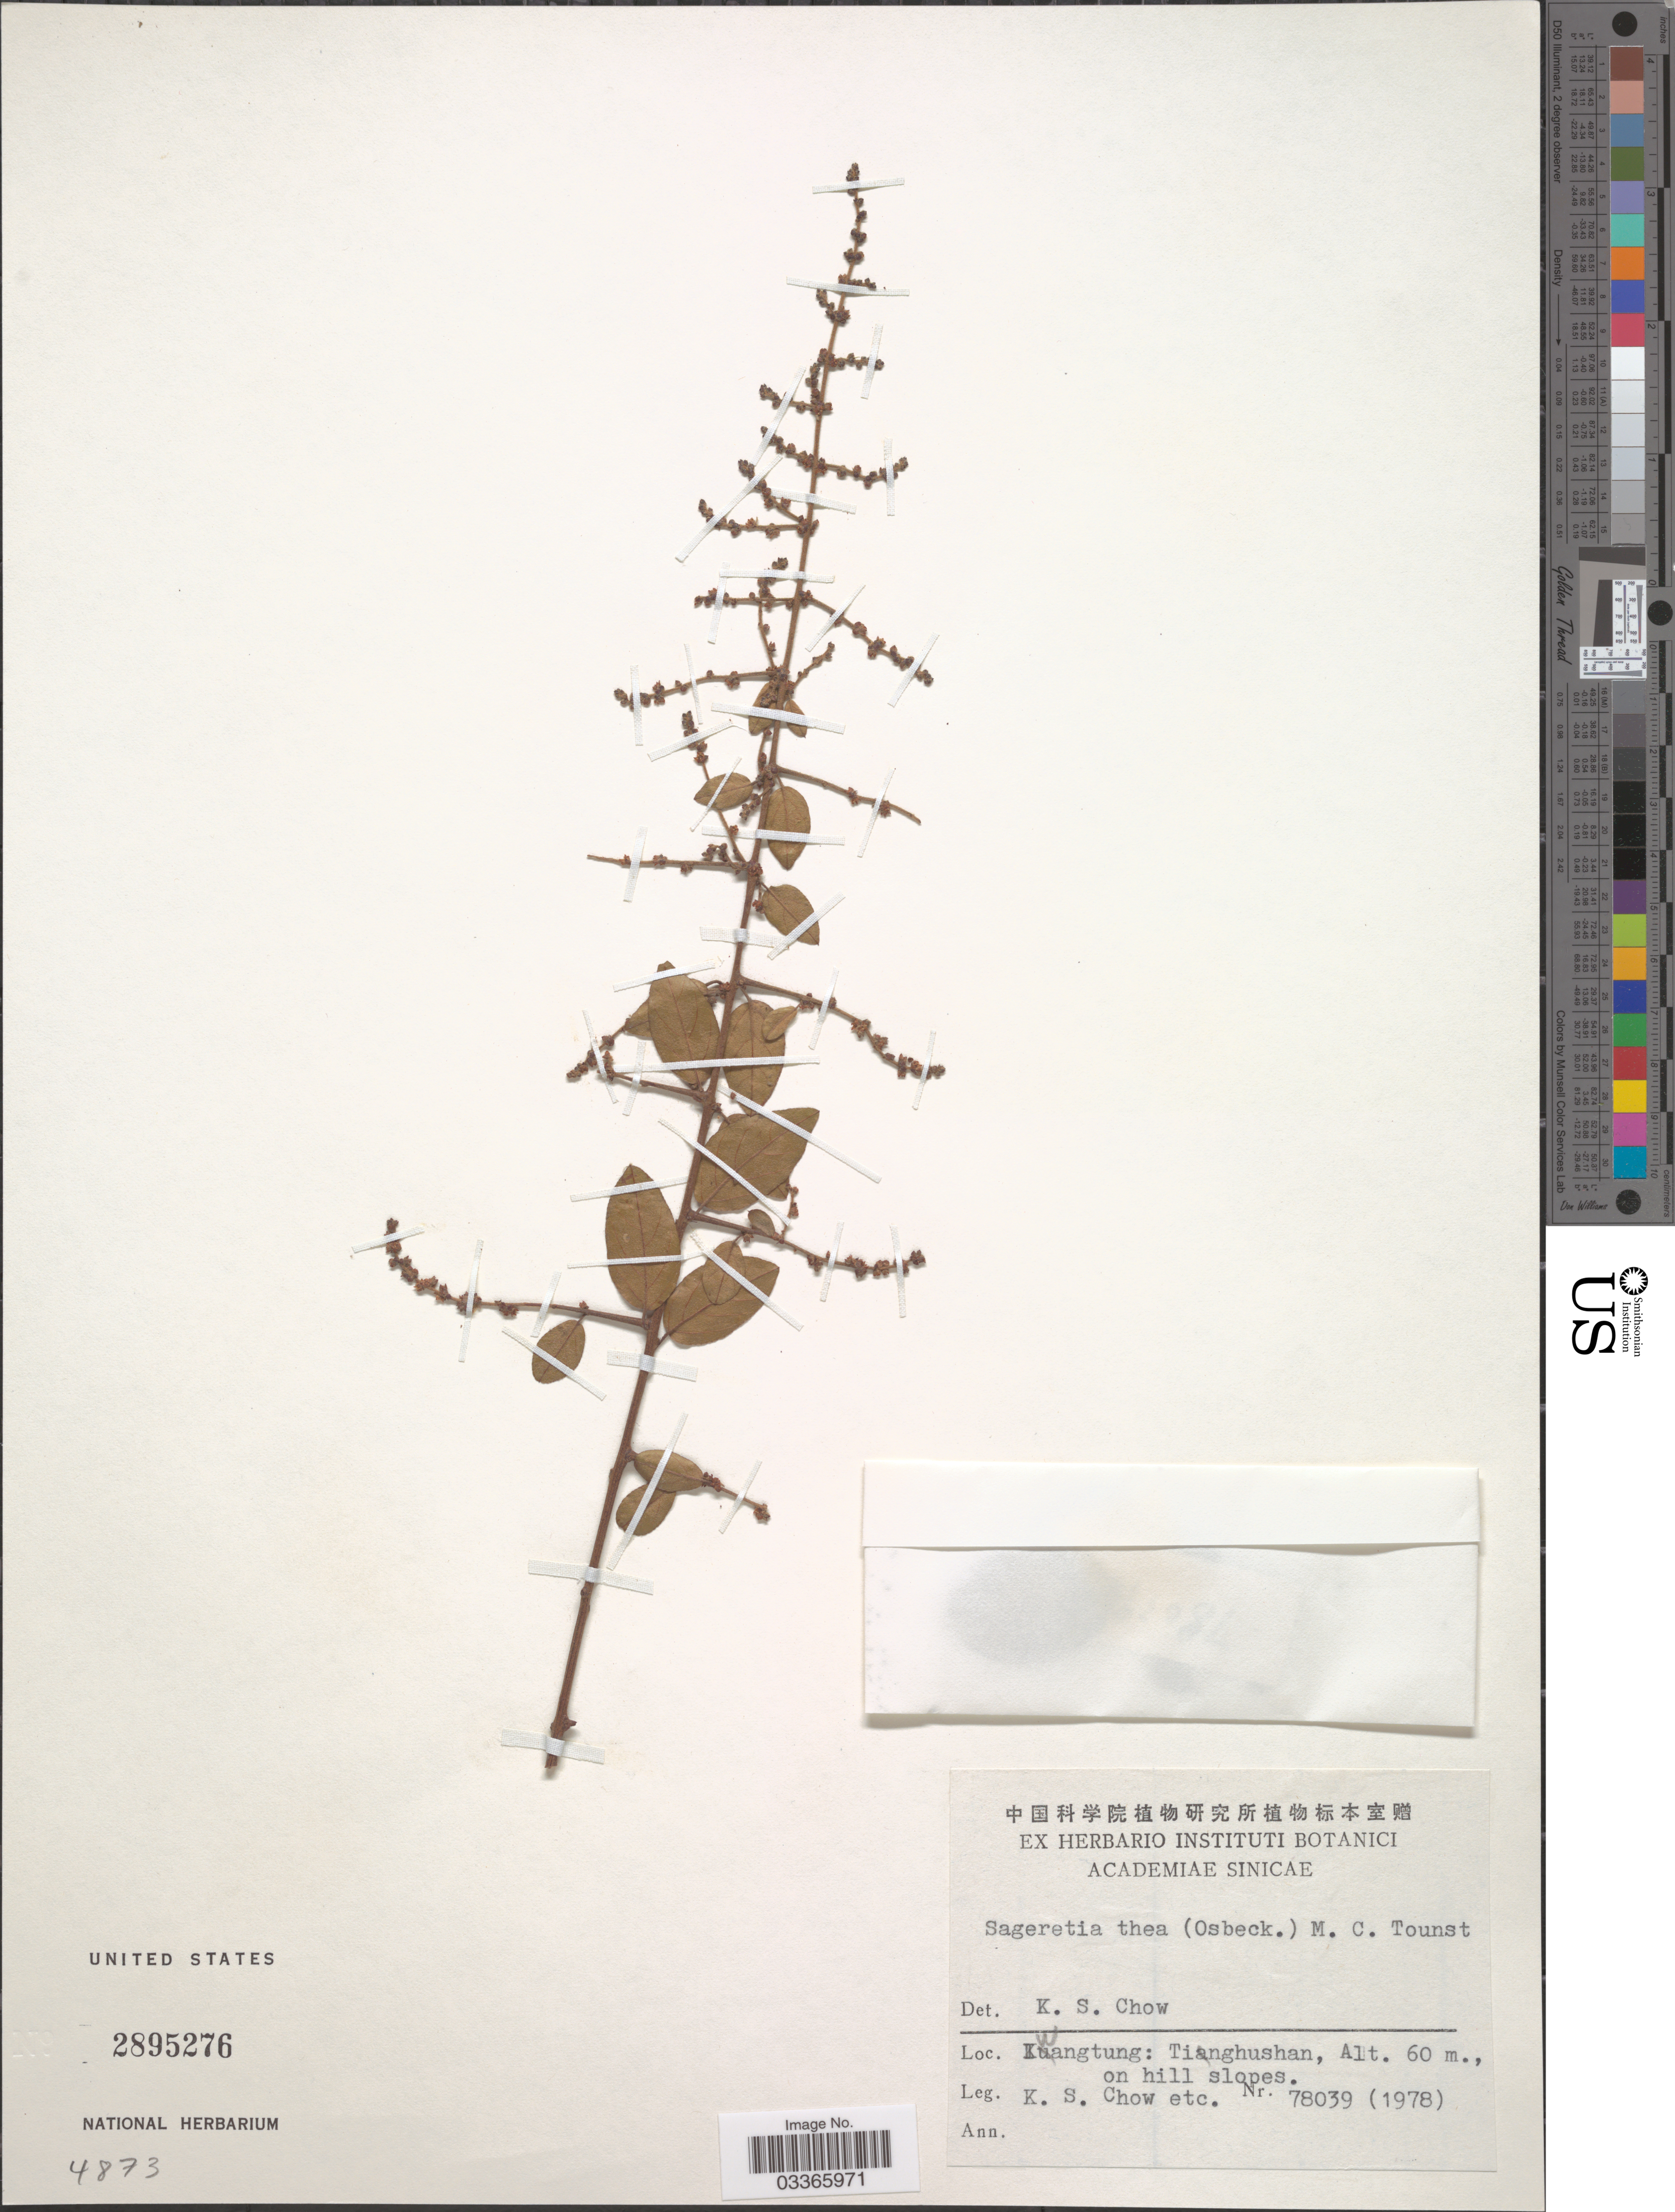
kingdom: Plantae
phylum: Tracheophyta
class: Magnoliopsida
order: Rosales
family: Rhamnaceae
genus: Sageretia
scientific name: Sageretia thea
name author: (Osbeck) M.C. Johnst.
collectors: K. S. Chow & et al.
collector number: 78039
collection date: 1978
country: China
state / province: Guangdong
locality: Kwangtung: Tinghushan.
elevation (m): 60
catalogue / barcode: US 2895276